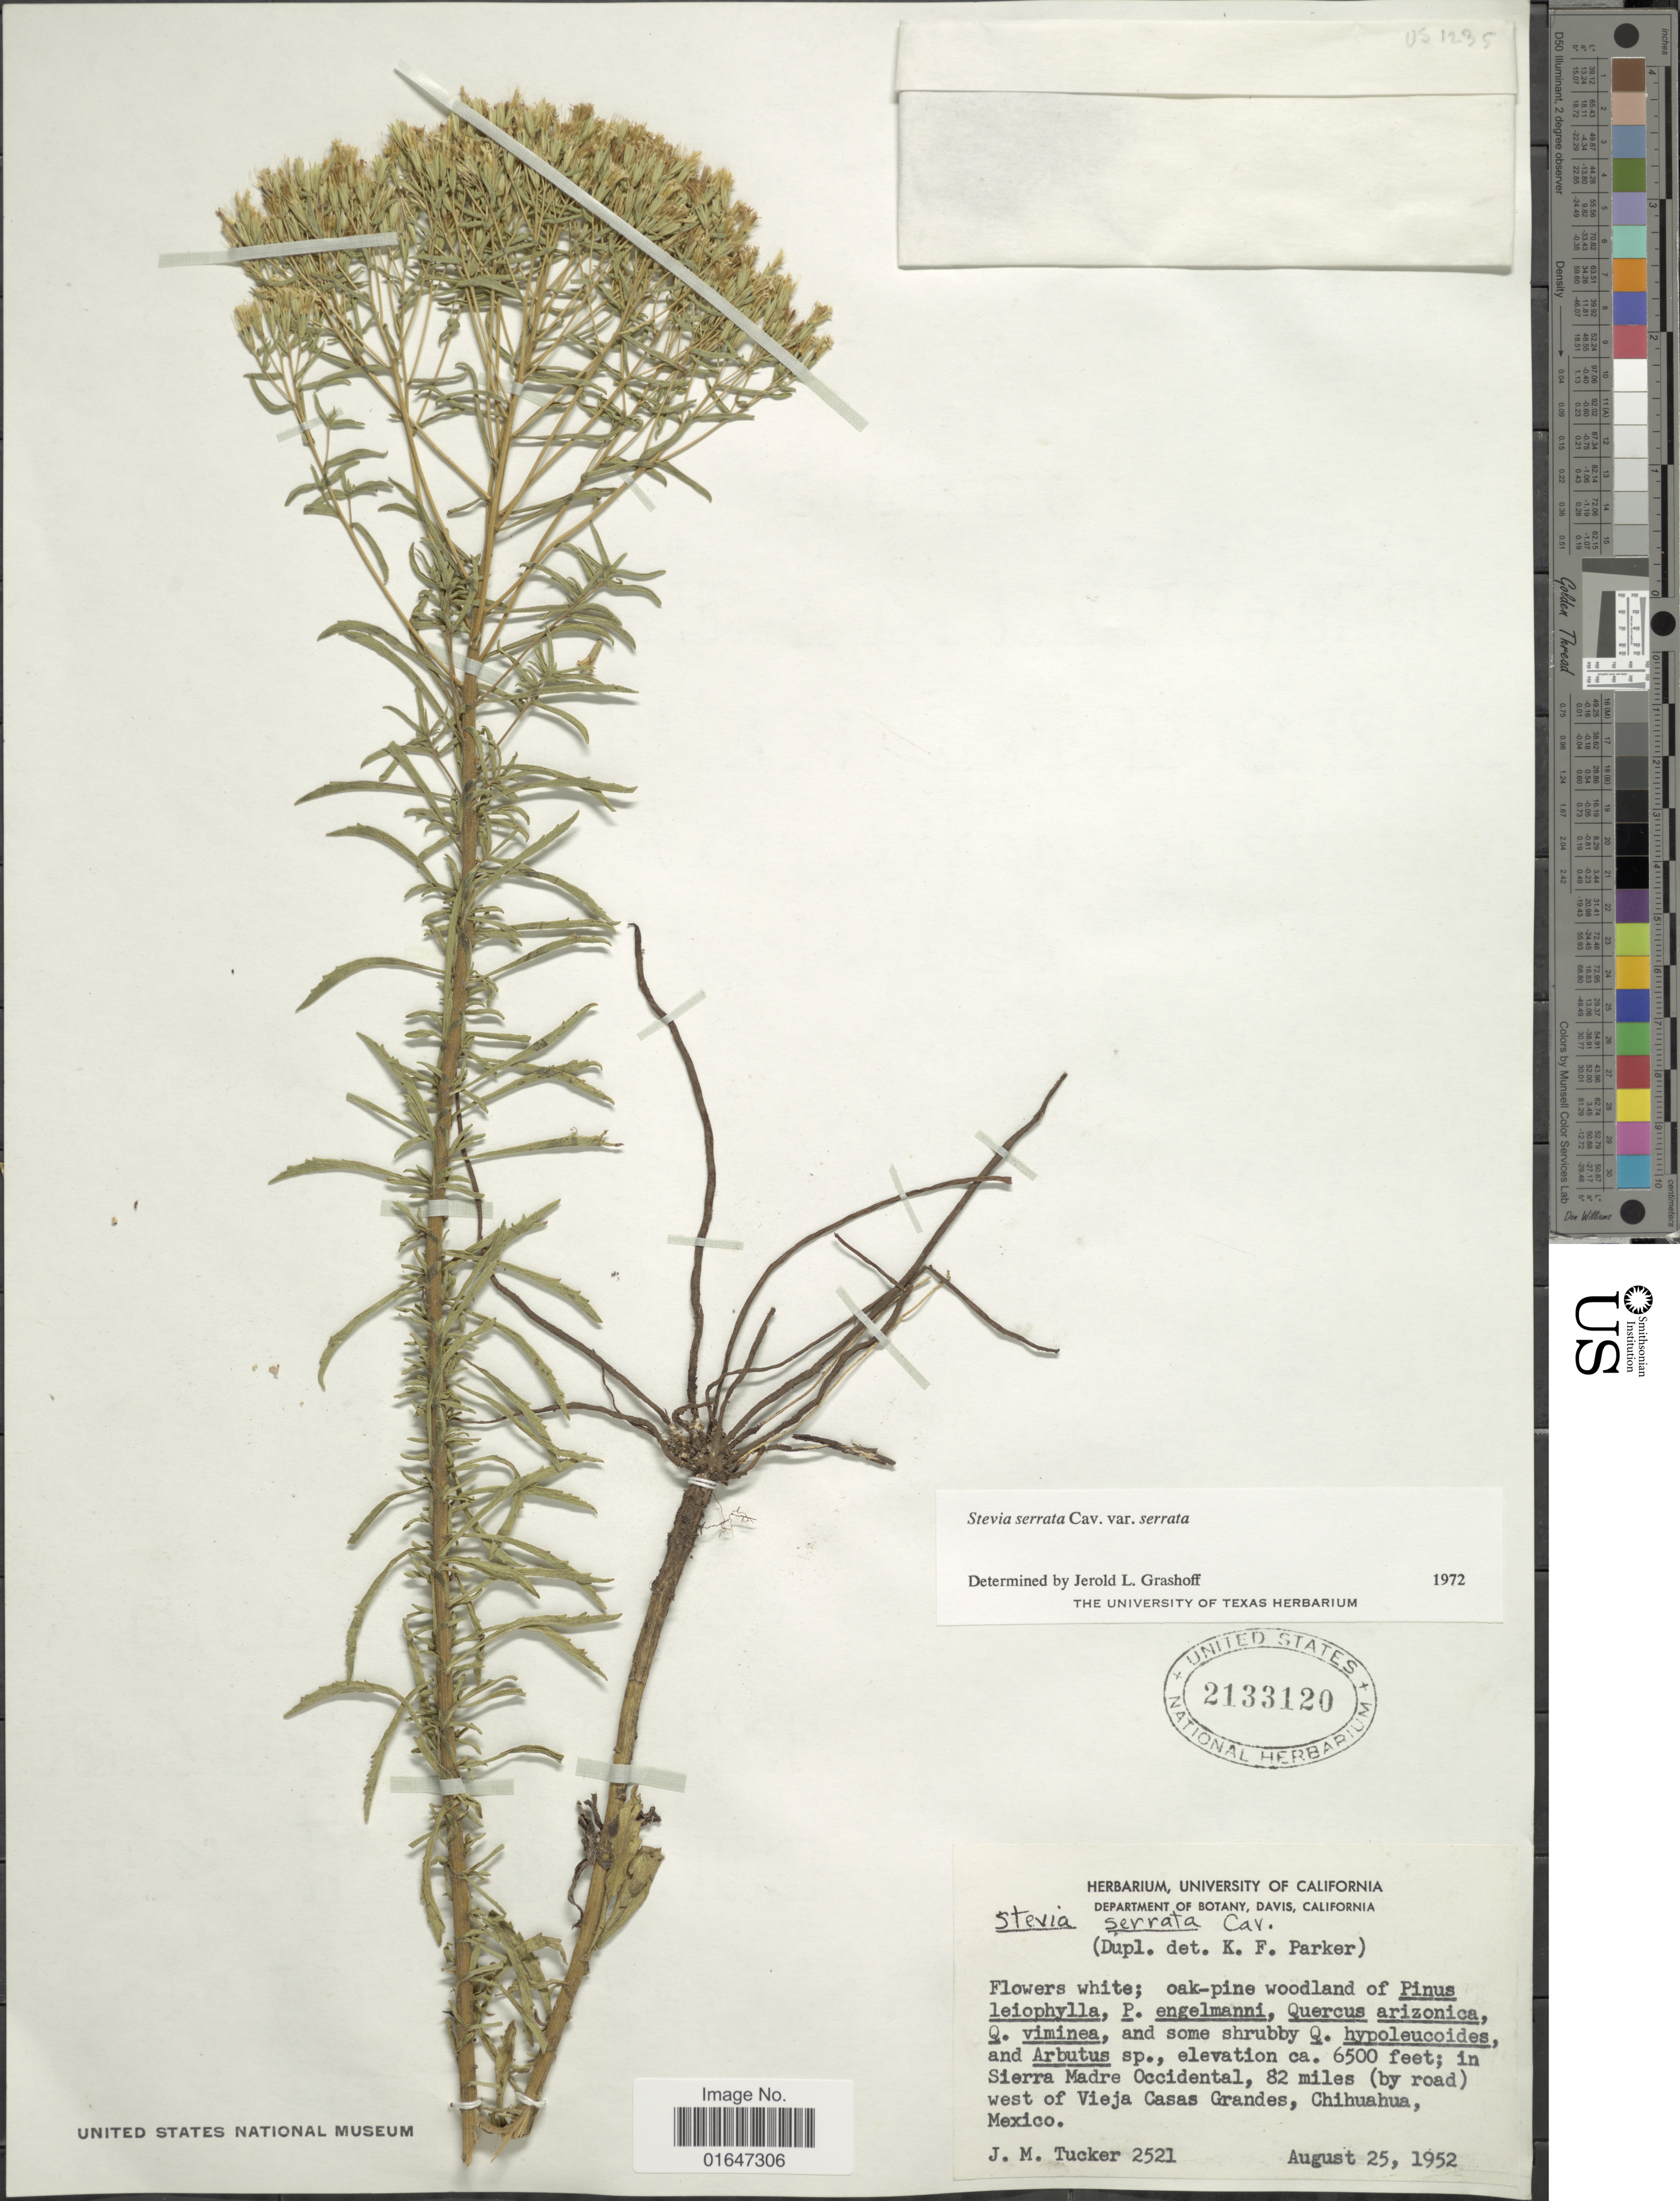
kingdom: Plantae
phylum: Tracheophyta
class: Magnoliopsida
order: Asterales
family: Asteraceae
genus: Stevia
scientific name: Stevia serrata var. serrata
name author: Cav.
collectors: J. M. Tucker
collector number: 2521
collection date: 1952-08-25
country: Mexico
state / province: Chihuahua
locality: Sierra Madre Occidental, 82 miles (by road) west of Vieja Casas Grandes, Chihuahua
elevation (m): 1981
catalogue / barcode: US 2133120